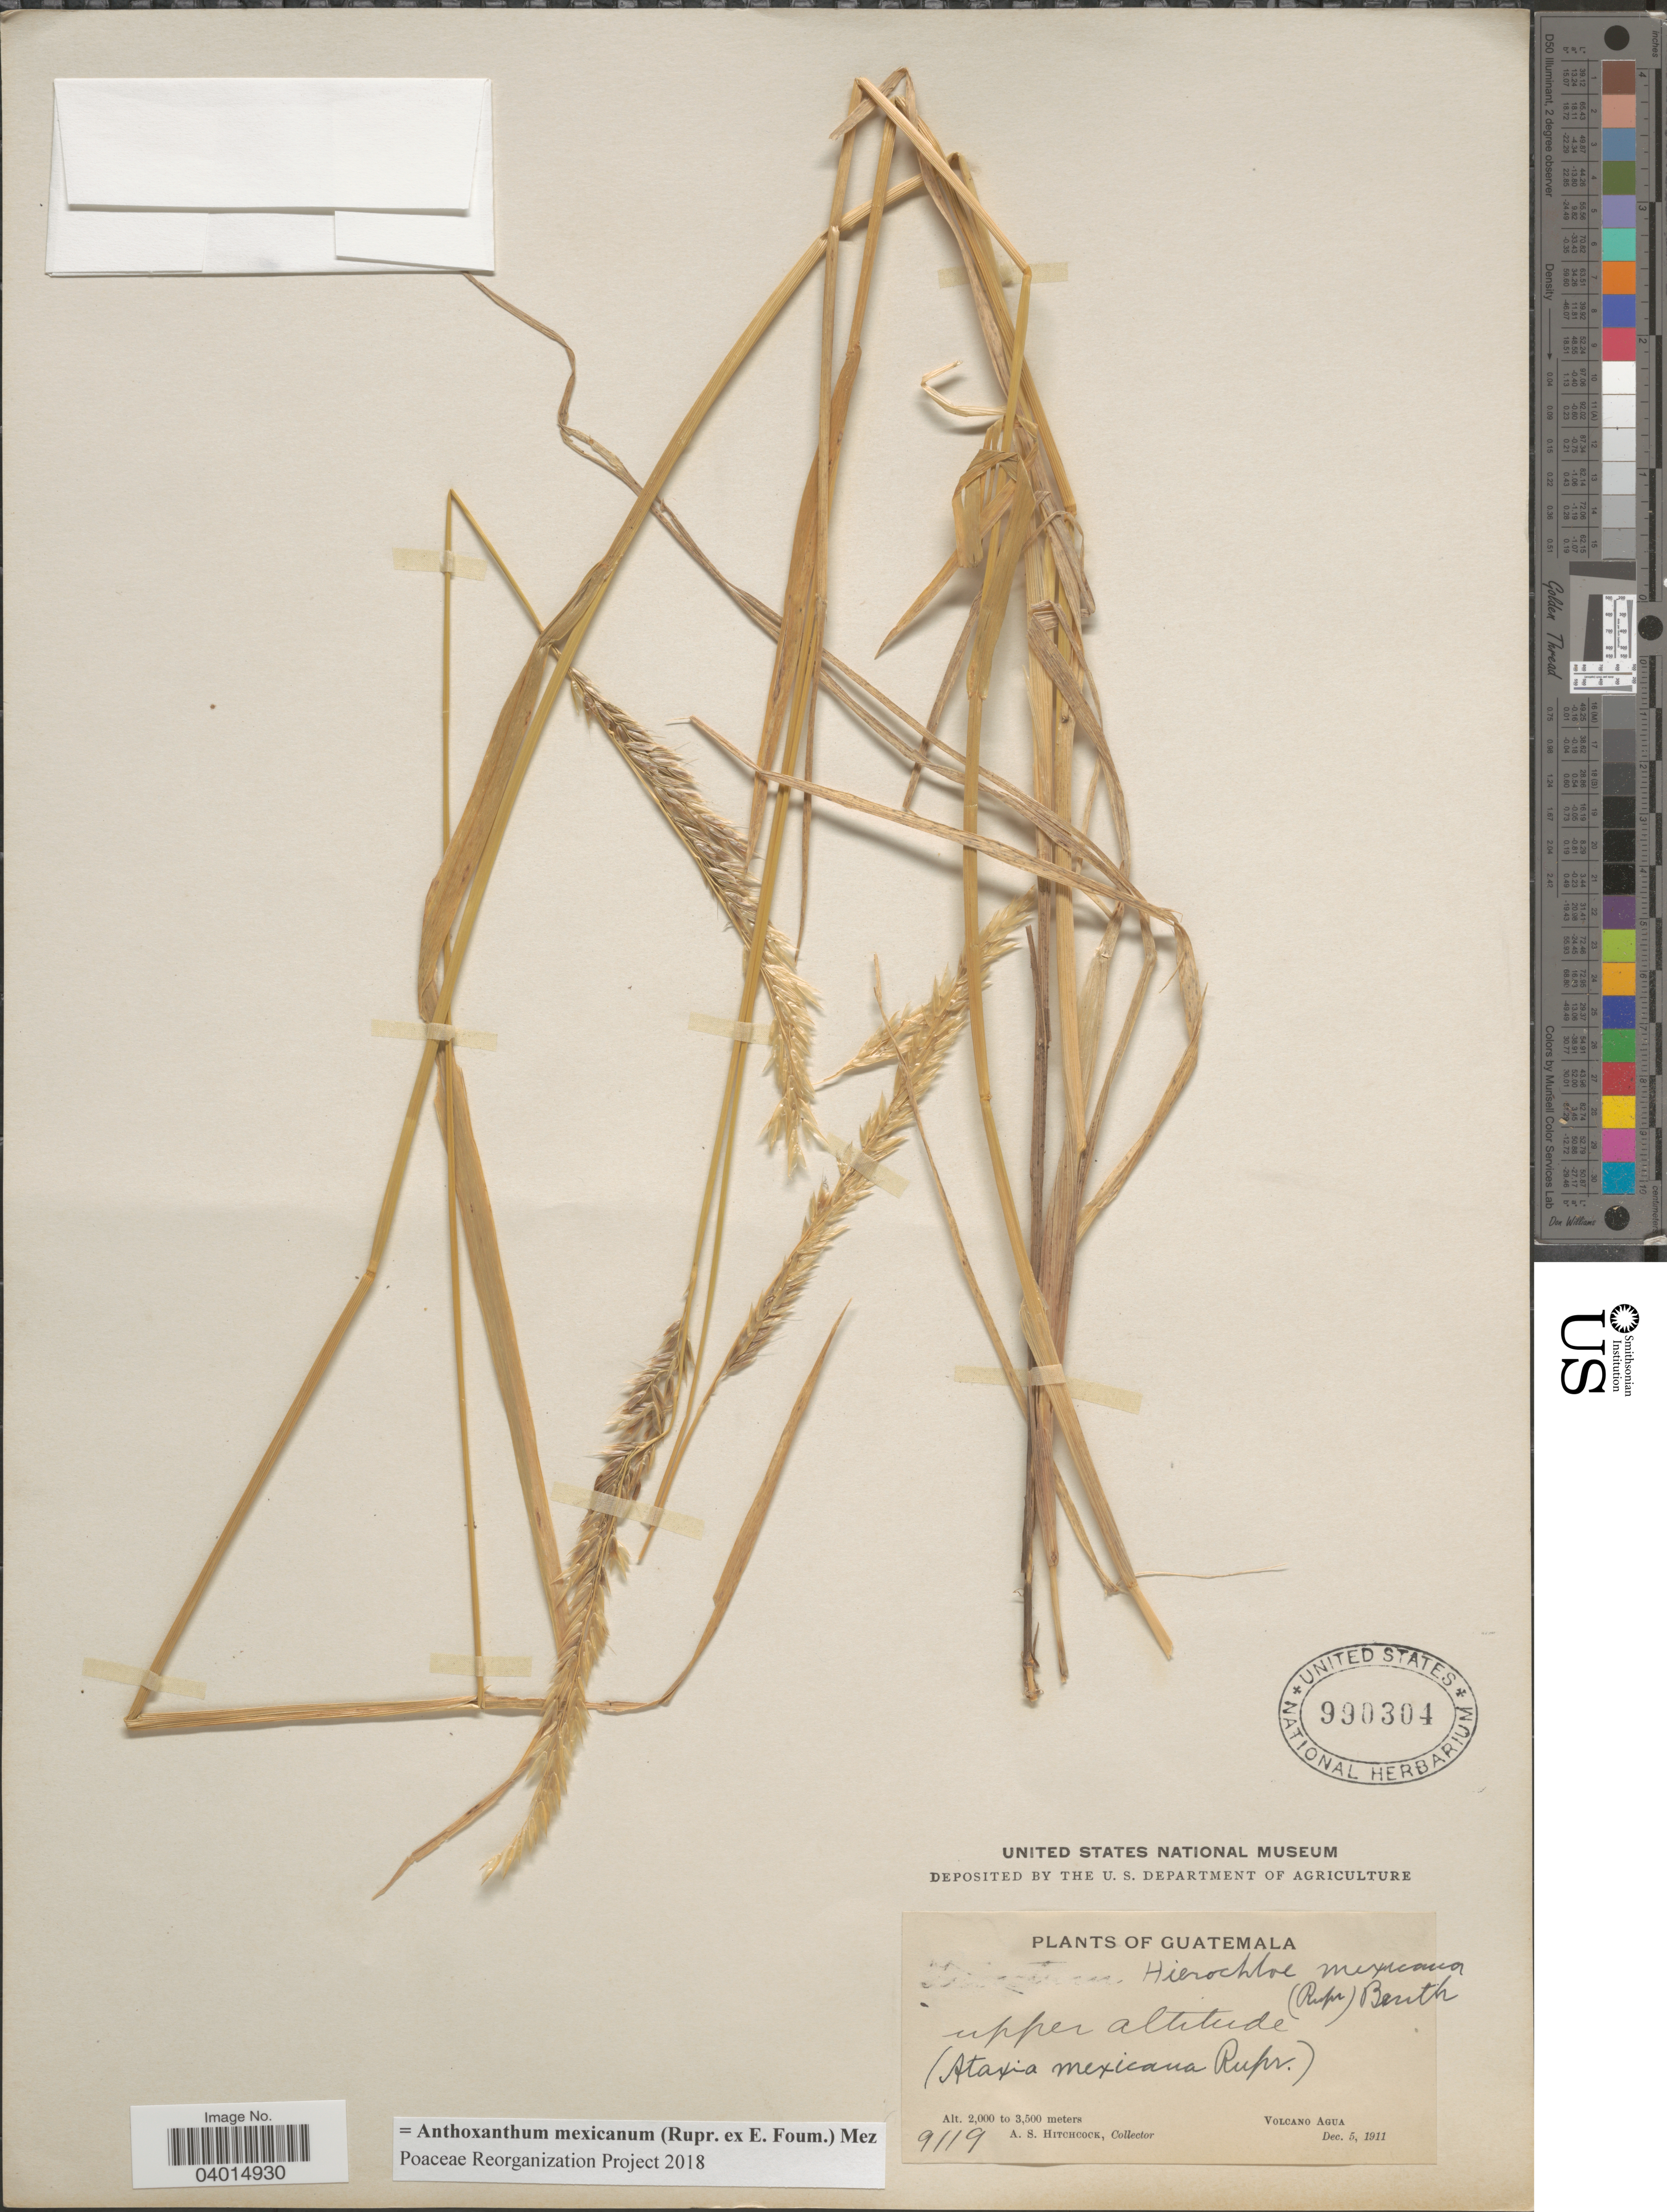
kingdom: Plantae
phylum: Tracheophyta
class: Liliopsida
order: Poales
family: Poaceae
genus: Anthoxanthum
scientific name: Anthoxanthum mexicanum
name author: (Rupr. ex E. Fourn.) Mez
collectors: A. S. Hitchcock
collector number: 9119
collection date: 1911-12-05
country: Guatemala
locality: Volcano Agua.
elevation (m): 2000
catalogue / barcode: US 990304